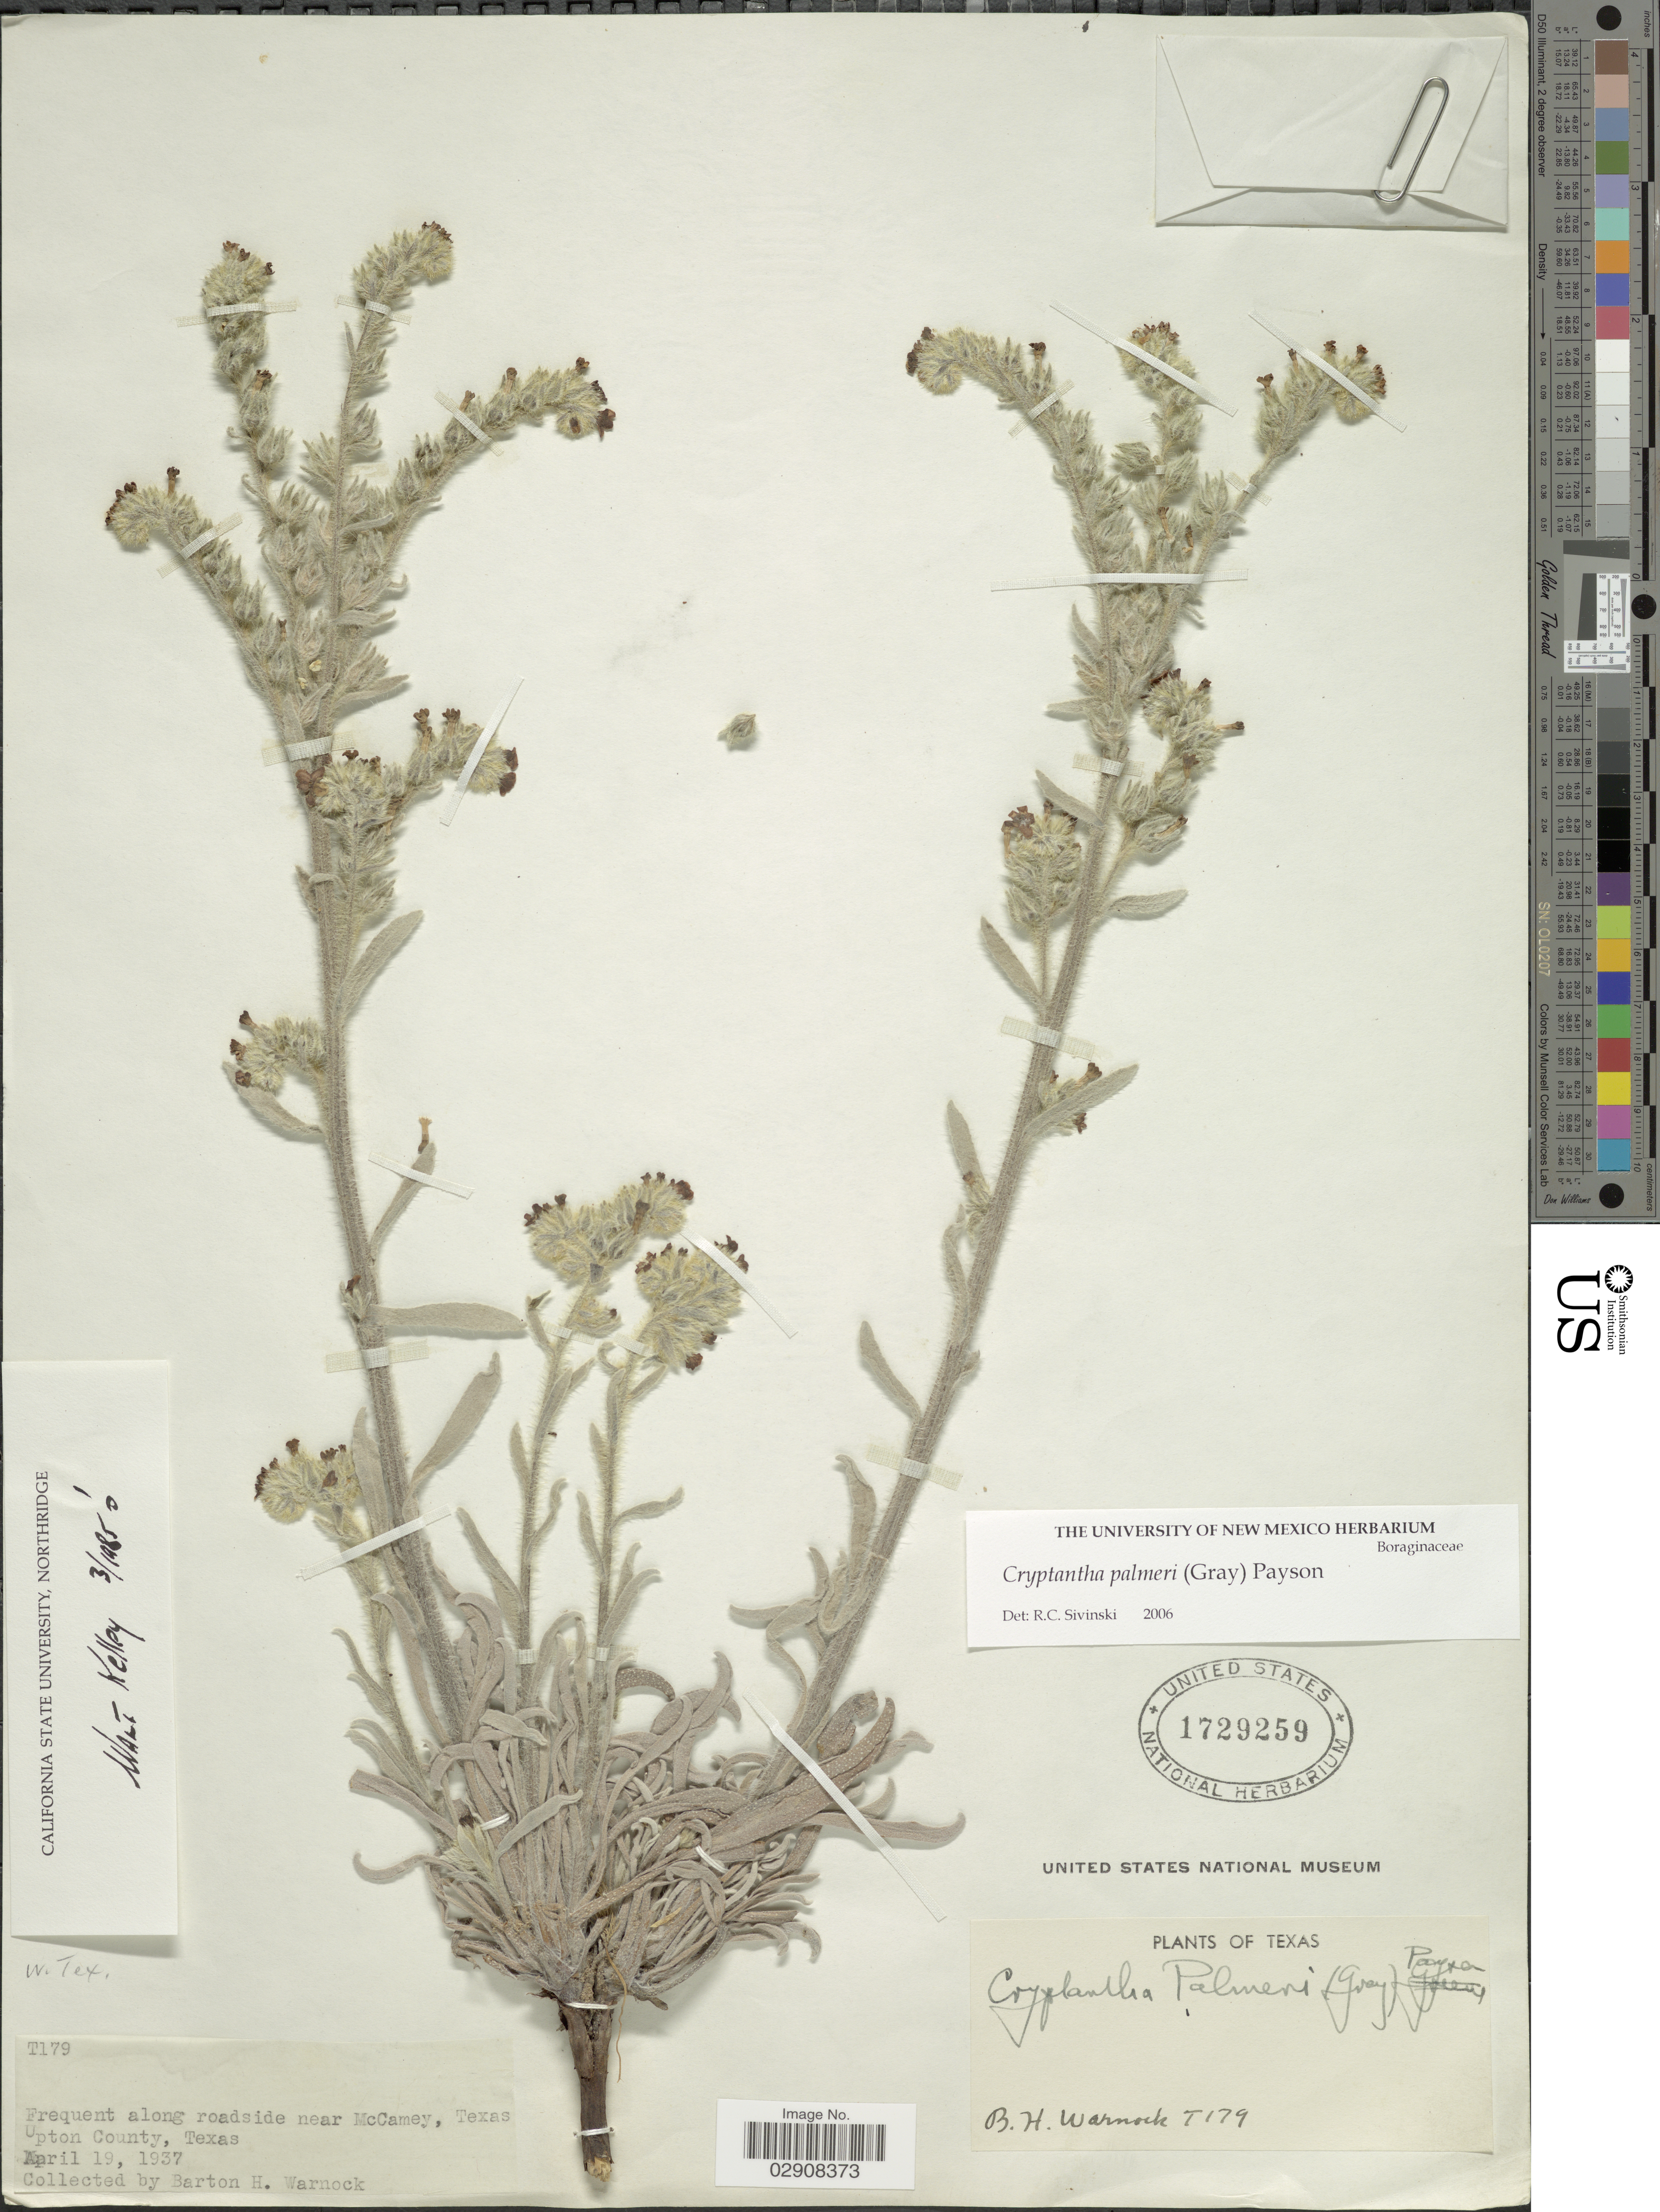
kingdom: Plantae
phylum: Tracheophyta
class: Magnoliopsida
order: Boraginales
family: Boraginaceae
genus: Cryptantha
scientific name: Cryptantha palmeri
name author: (A. Gray) Payson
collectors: B. H. Warnock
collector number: T179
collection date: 1937-04-19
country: United States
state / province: Texas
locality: Frequent along roadside near McCamey. Upton County.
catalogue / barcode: US 1729259